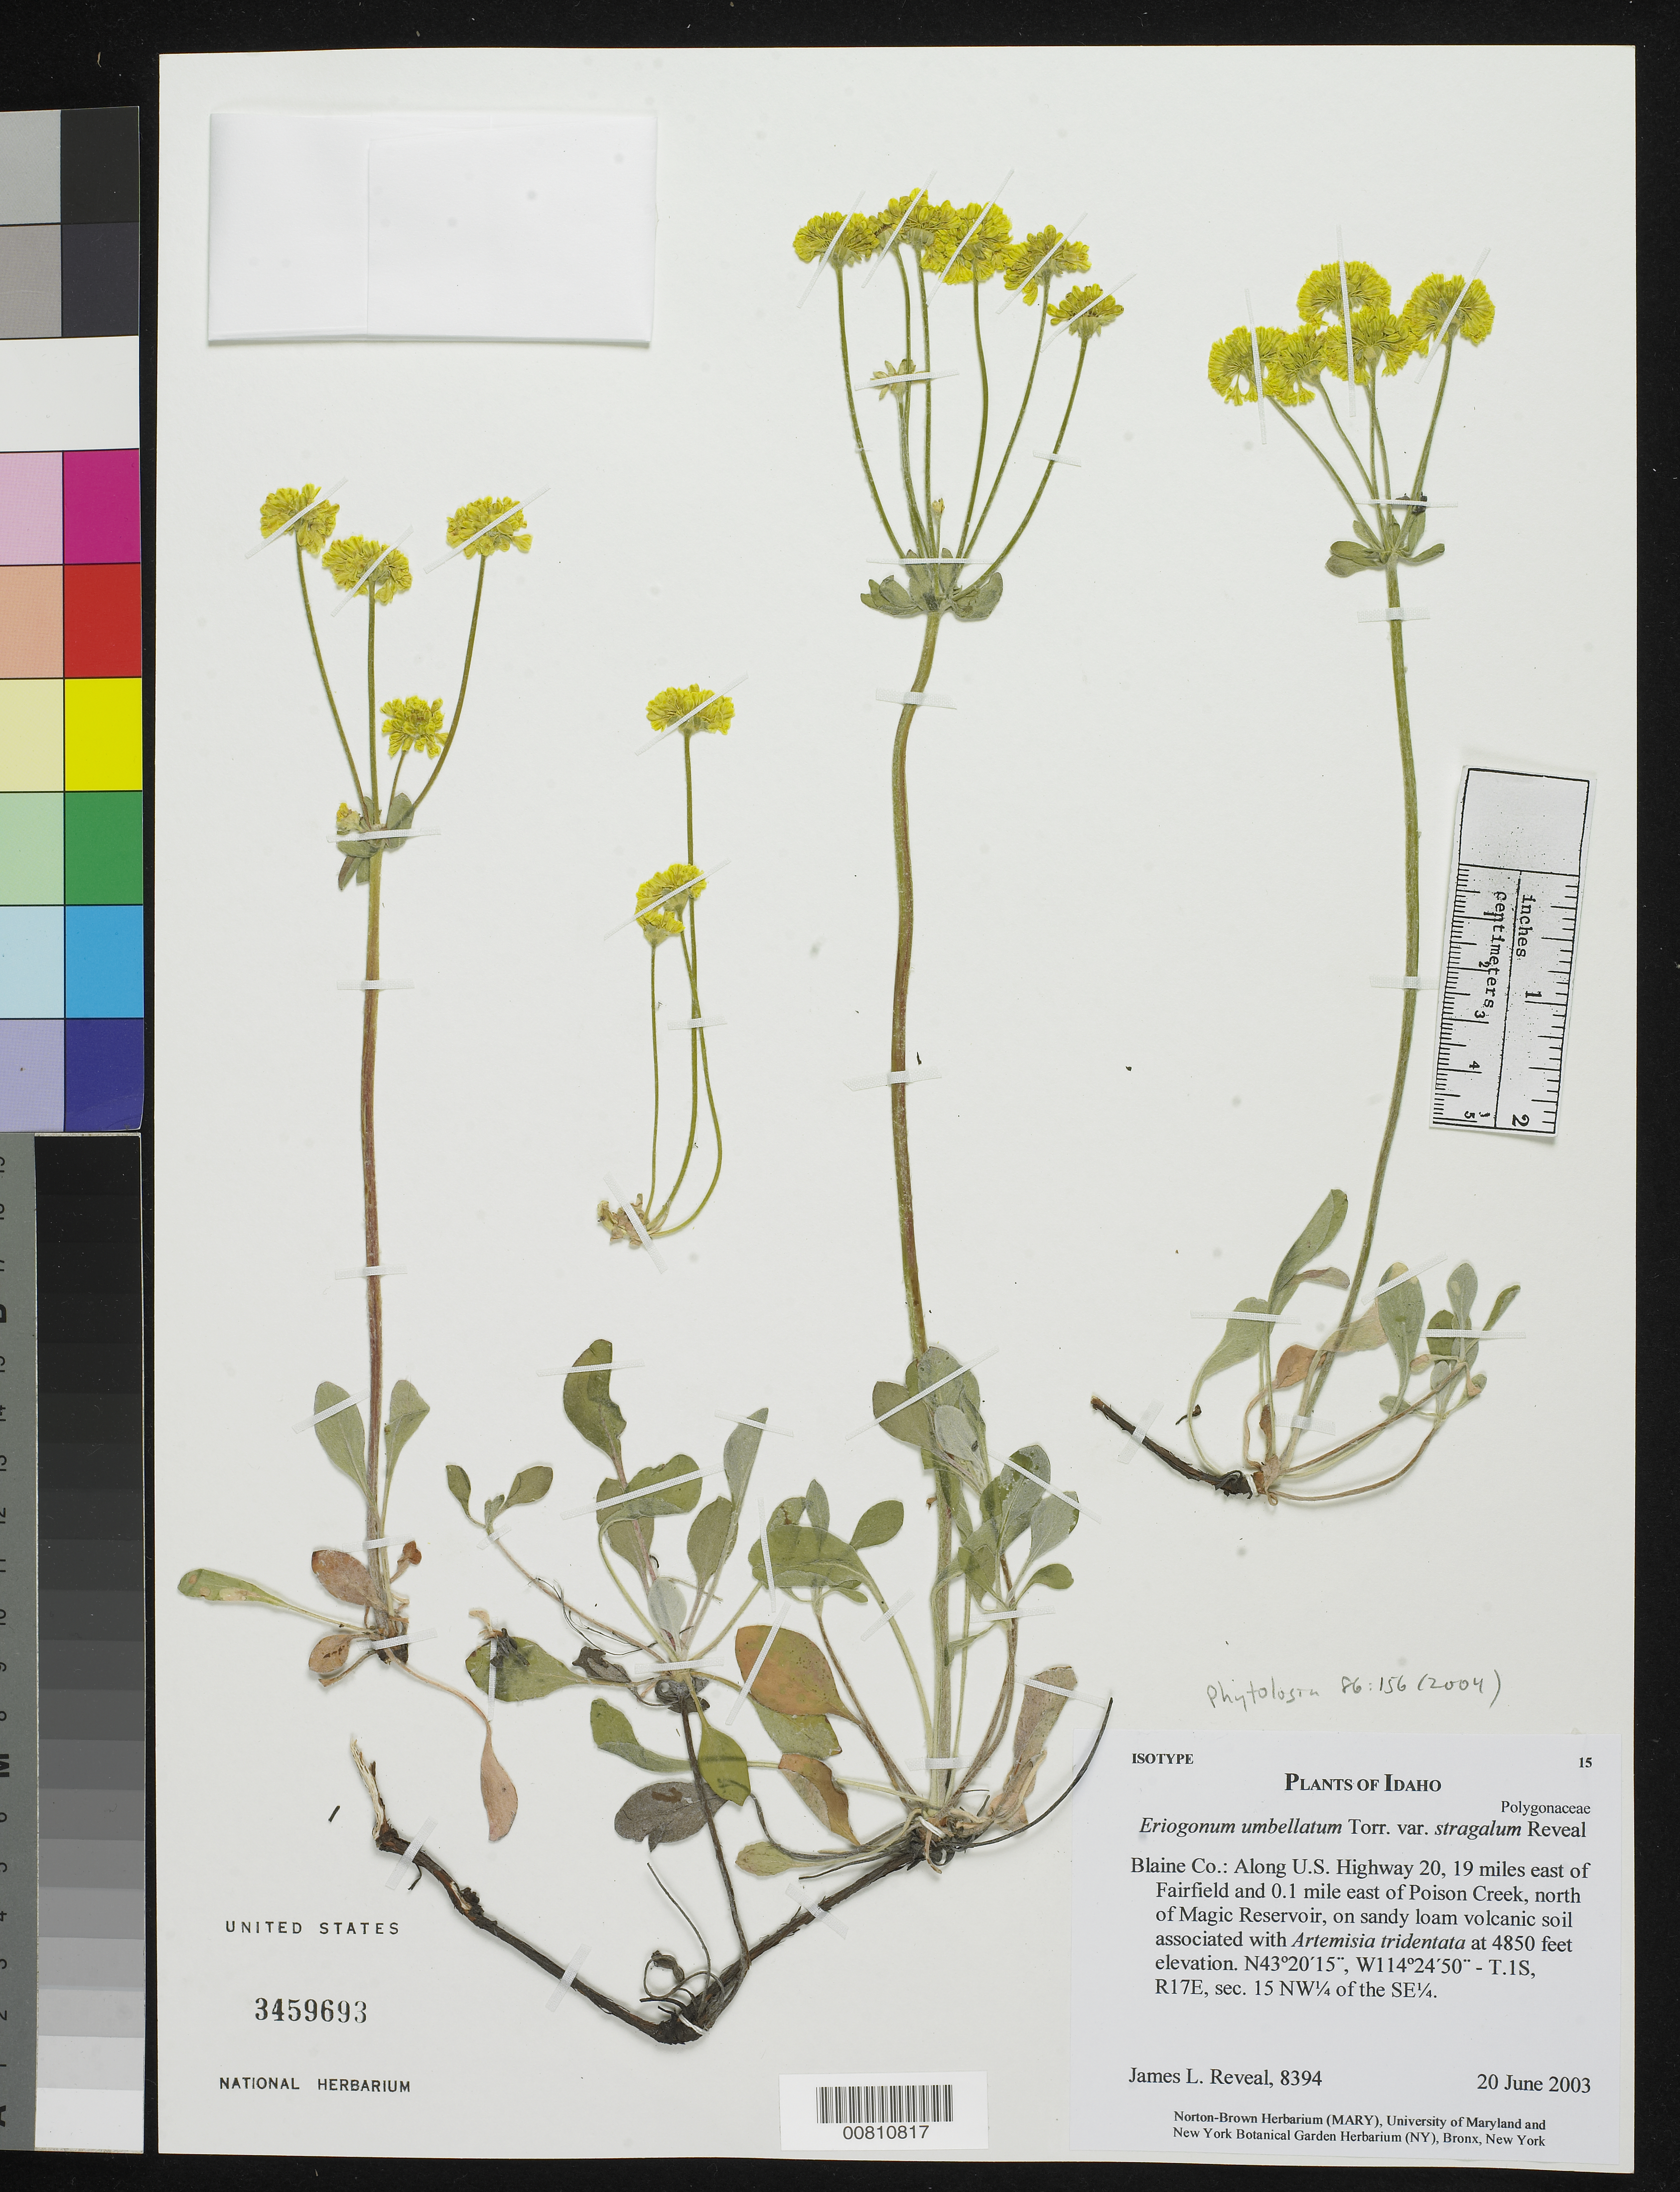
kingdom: Plantae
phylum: Tracheophyta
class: Magnoliopsida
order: Caryophyllales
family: Polygonaceae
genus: Eriogonum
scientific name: Eriogonum umbellatum var. stragalum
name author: Reveal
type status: Isotype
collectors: J. L. Reveal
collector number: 8394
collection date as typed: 20 Jun 2003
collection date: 2003-06-20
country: United States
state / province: Idaho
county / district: Blaine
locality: Blaine Co.: along U.S. Highway 20, 19 miles east of Fairfield and 0.1 mile east of Poison Creek, north of Magic Reservoir.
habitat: On sandy loam volcanic soil.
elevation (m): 1478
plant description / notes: Holotype at NY.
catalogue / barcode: US 3459693